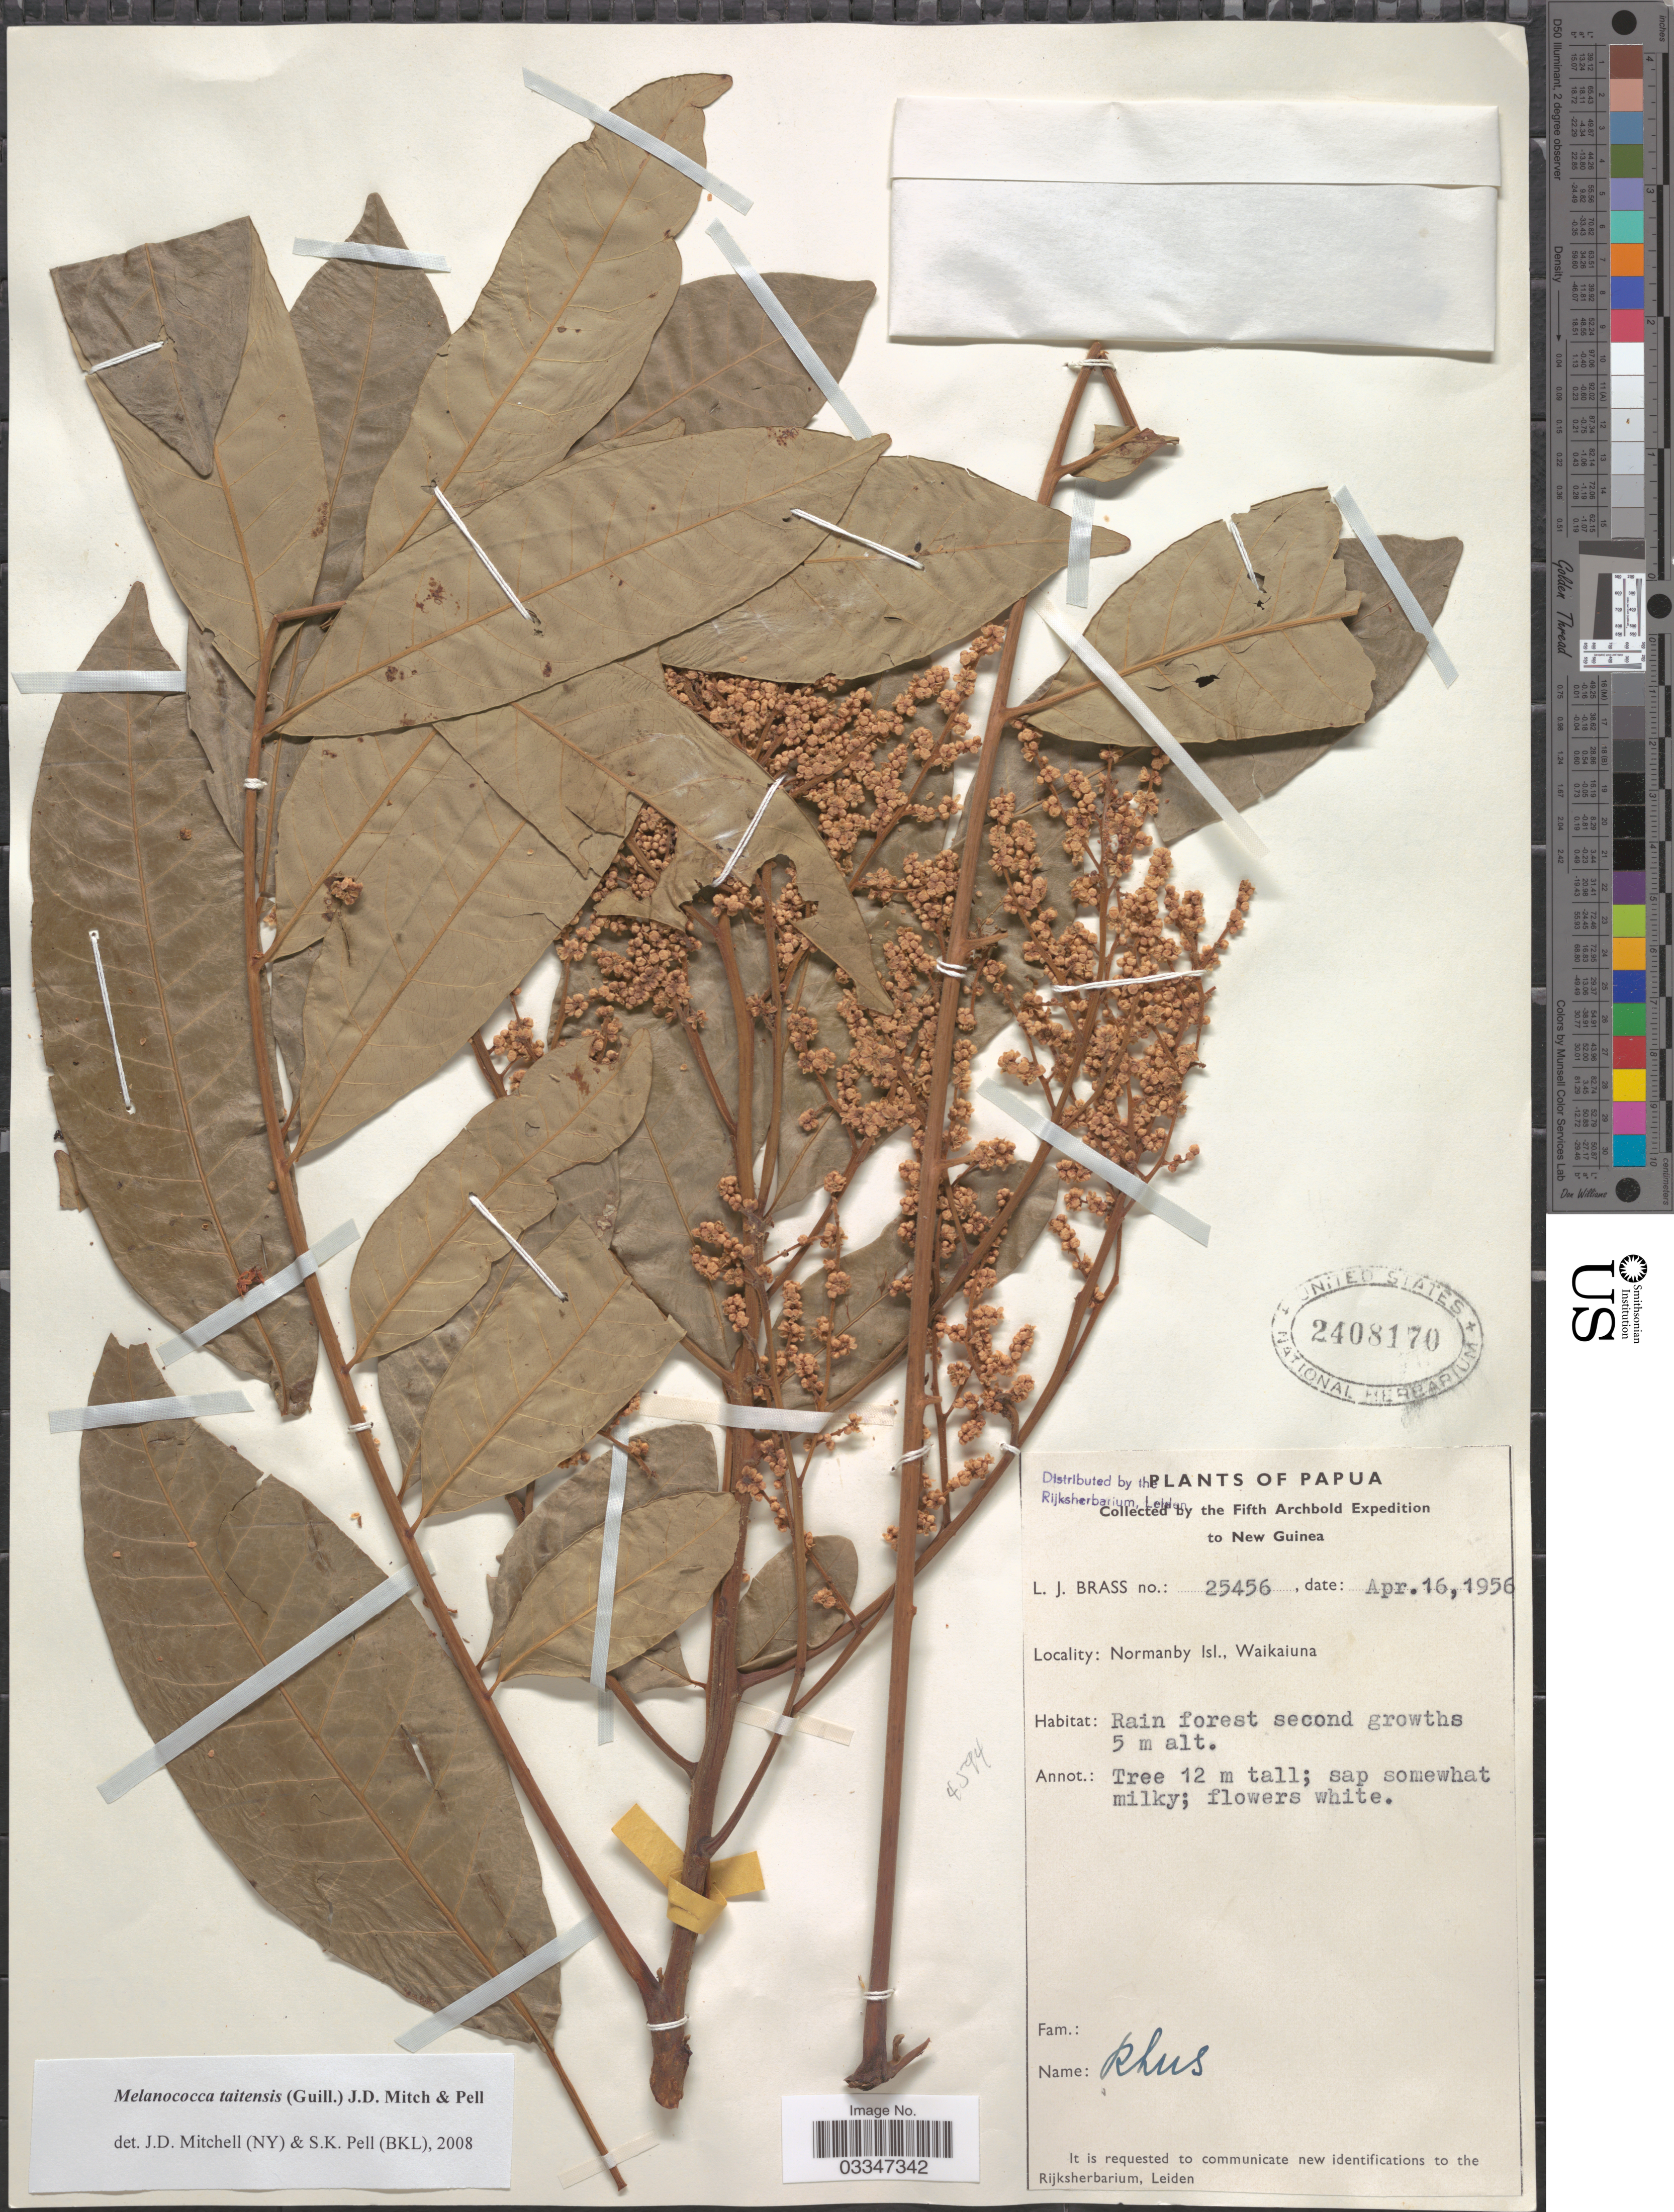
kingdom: Plantae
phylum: Tracheophyta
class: Magnoliopsida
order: Sapindales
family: Anacardiaceae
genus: Rhus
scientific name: Rhus taitensis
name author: Guill.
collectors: L. J. Brass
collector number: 25456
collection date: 1956-04-16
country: Papua New Guinea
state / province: Milne Bay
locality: New Guinea. Normanby Isl., Waikaiuna.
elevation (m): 5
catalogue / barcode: US 2408170